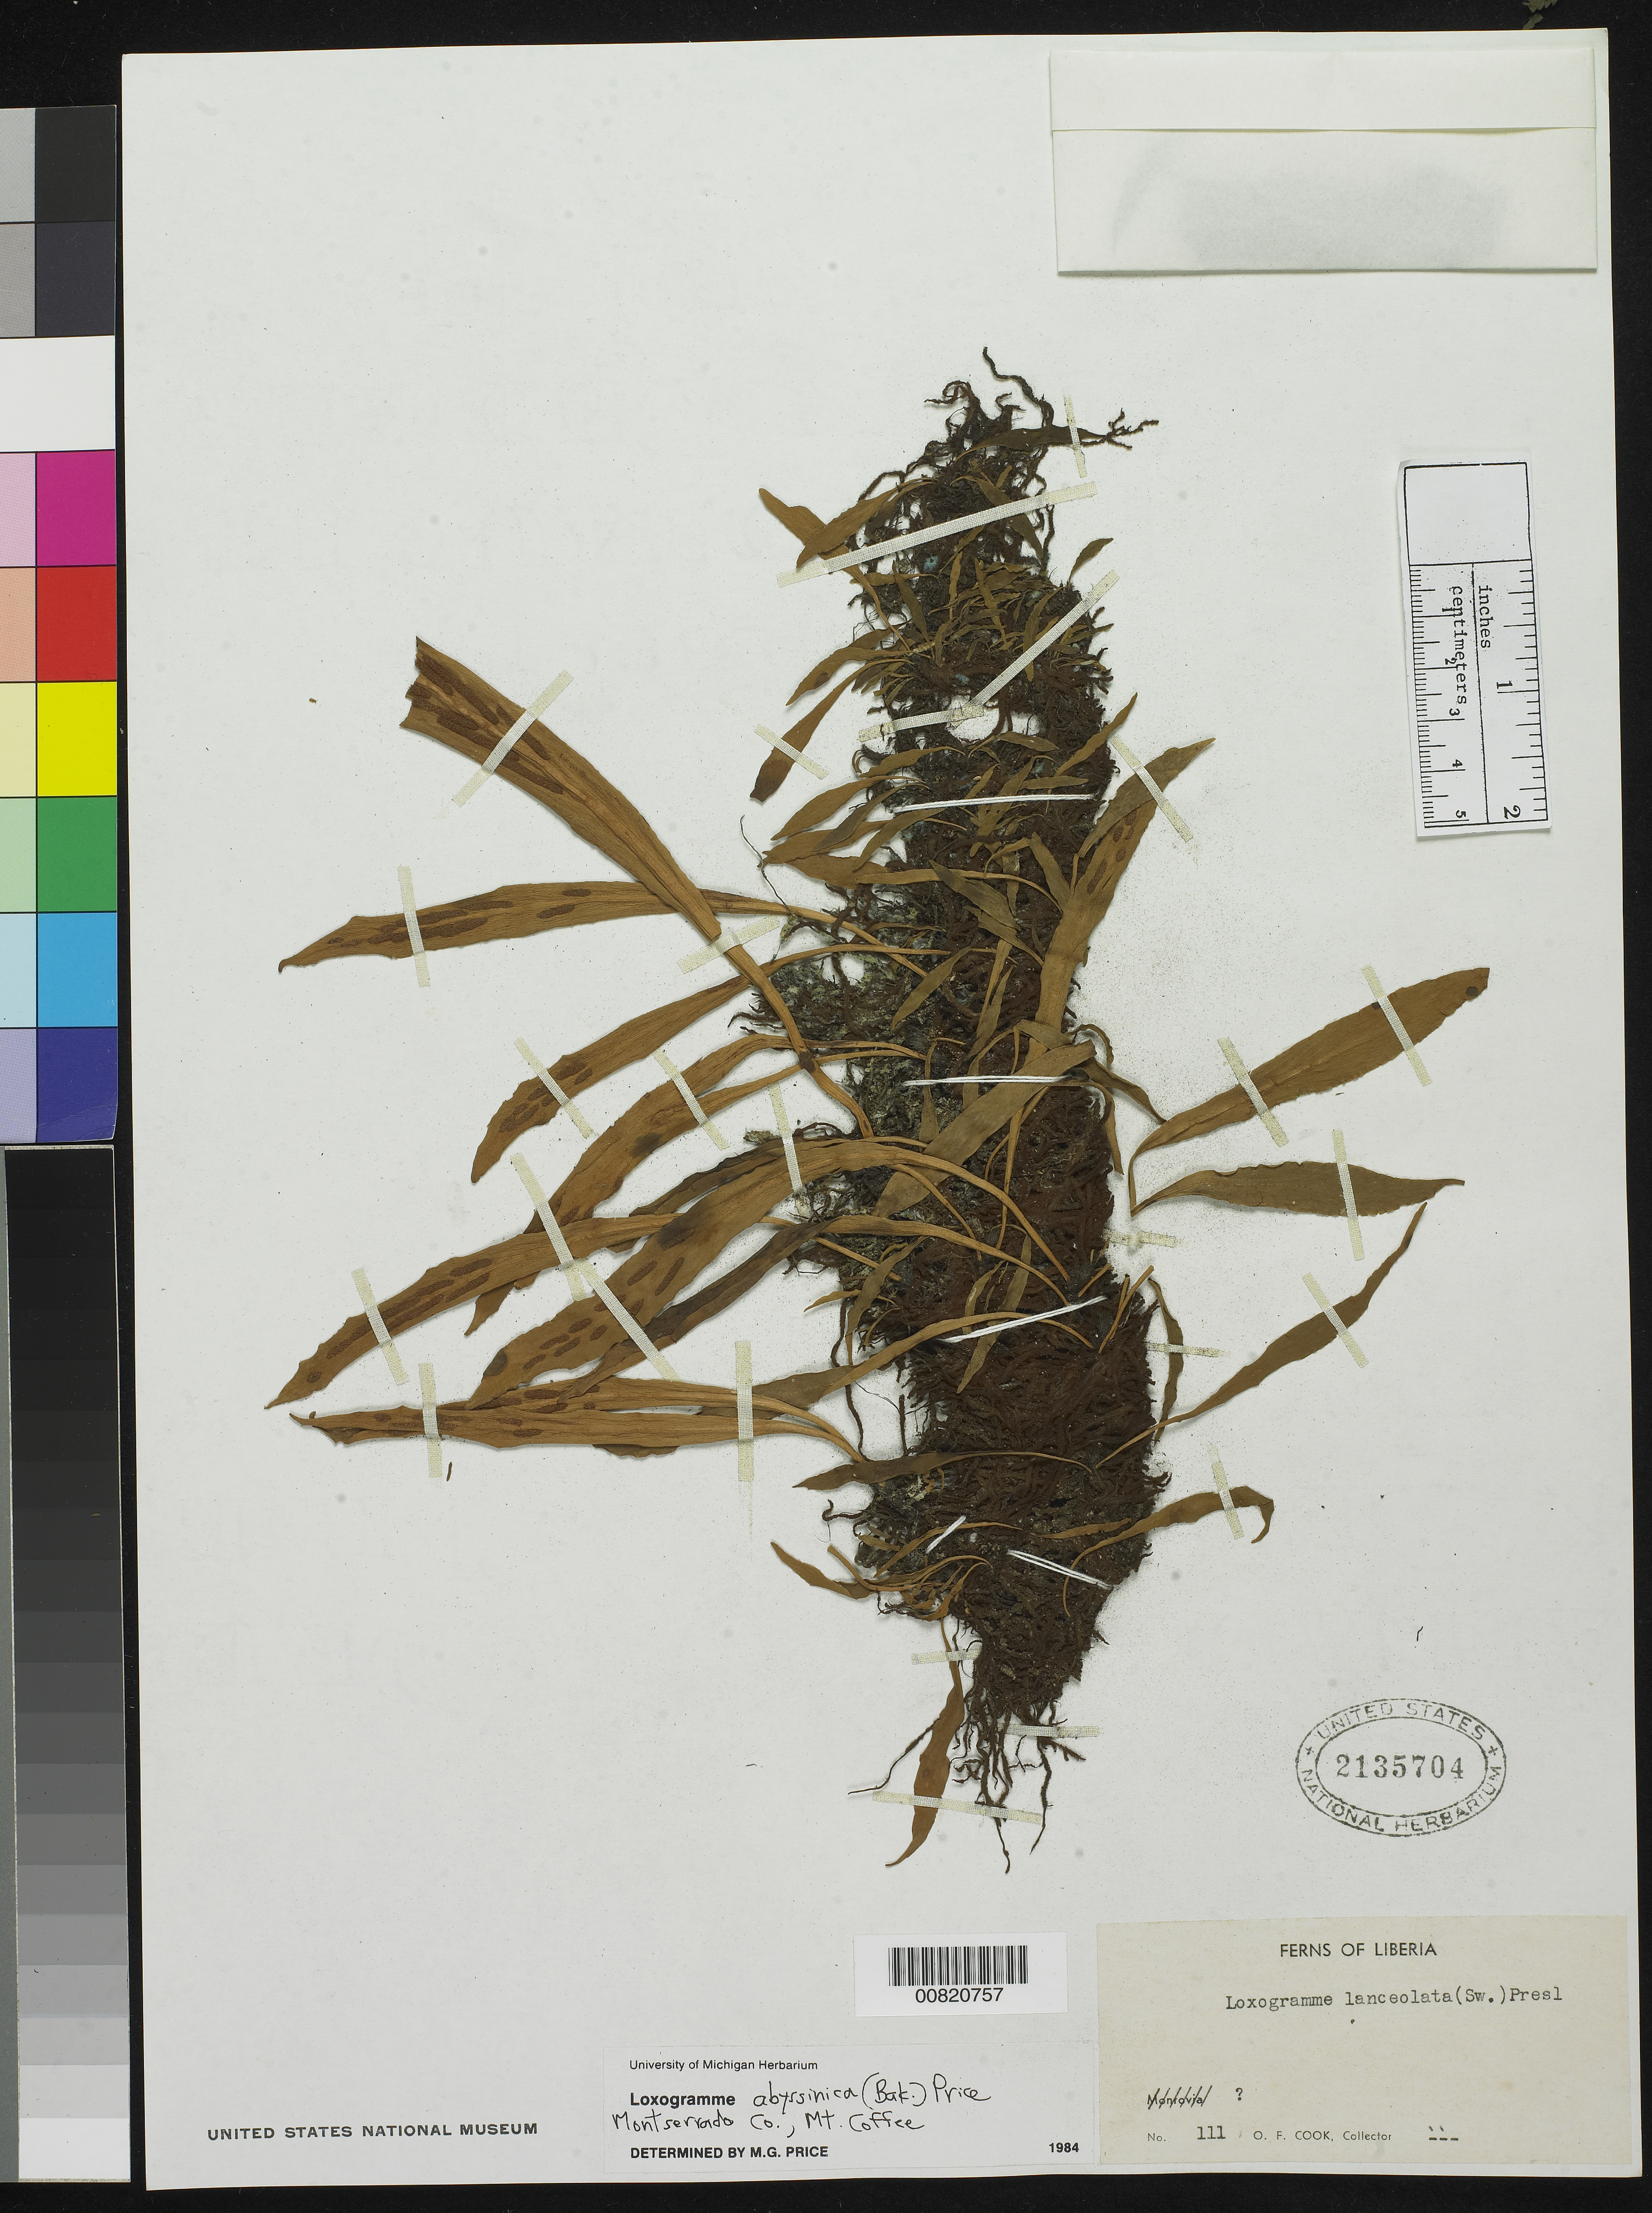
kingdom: Plantae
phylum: Tracheophyta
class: Polypodiopsida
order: Polypodiales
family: Polypodiaceae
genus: Loxogramme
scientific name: Loxogramme abyssinica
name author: (Baker) Price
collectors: O. F. Cook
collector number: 111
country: Liberia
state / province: Montserrado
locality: Mt. Coffee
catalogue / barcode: US 2135704